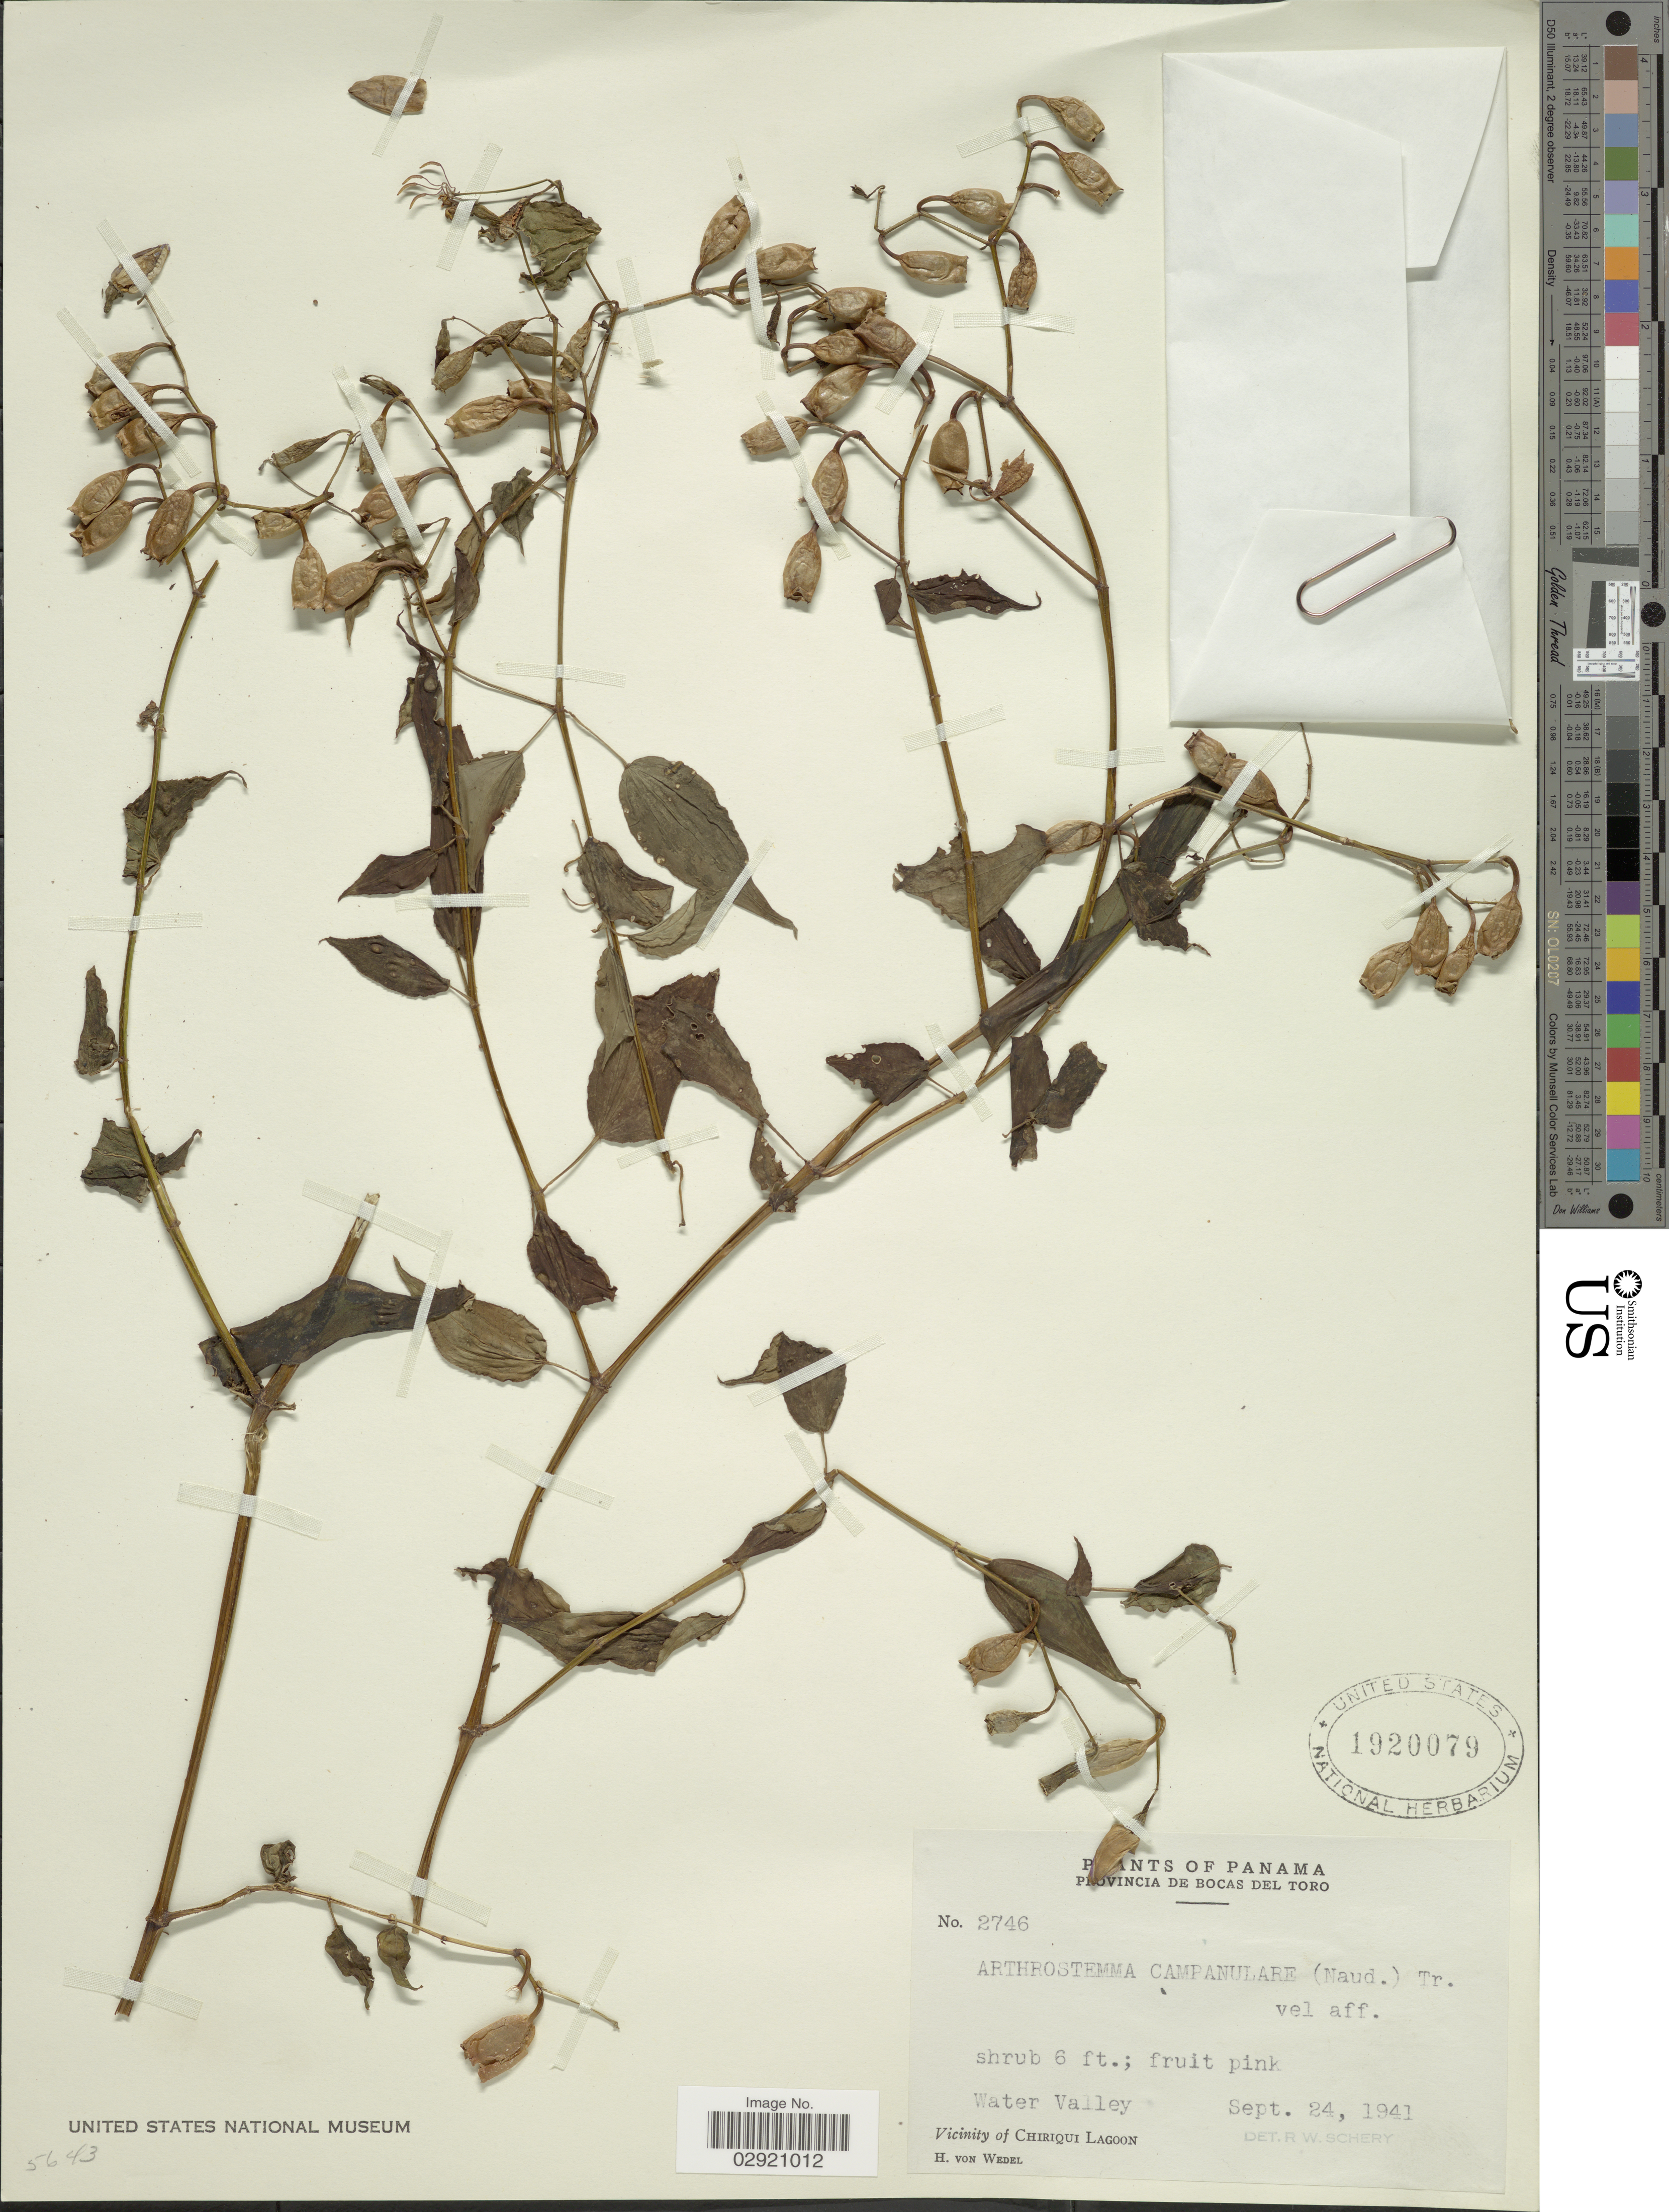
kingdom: Plantae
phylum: Tracheophyta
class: Magnoliopsida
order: Myrtales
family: Melastomataceae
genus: Arthrostemma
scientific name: Arthrostemma ciliatum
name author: Pav. ex D. Don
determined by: Strong, Mark T., (BOT), Smithsonian Institution - National Museum of Natural History (UNITED STATES)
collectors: H. von Wedel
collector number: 2746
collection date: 1941-09-24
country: Panama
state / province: Bocas del Toro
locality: Water Valley. Vicinity of Chiriqui Lagoon.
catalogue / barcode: US 1920079